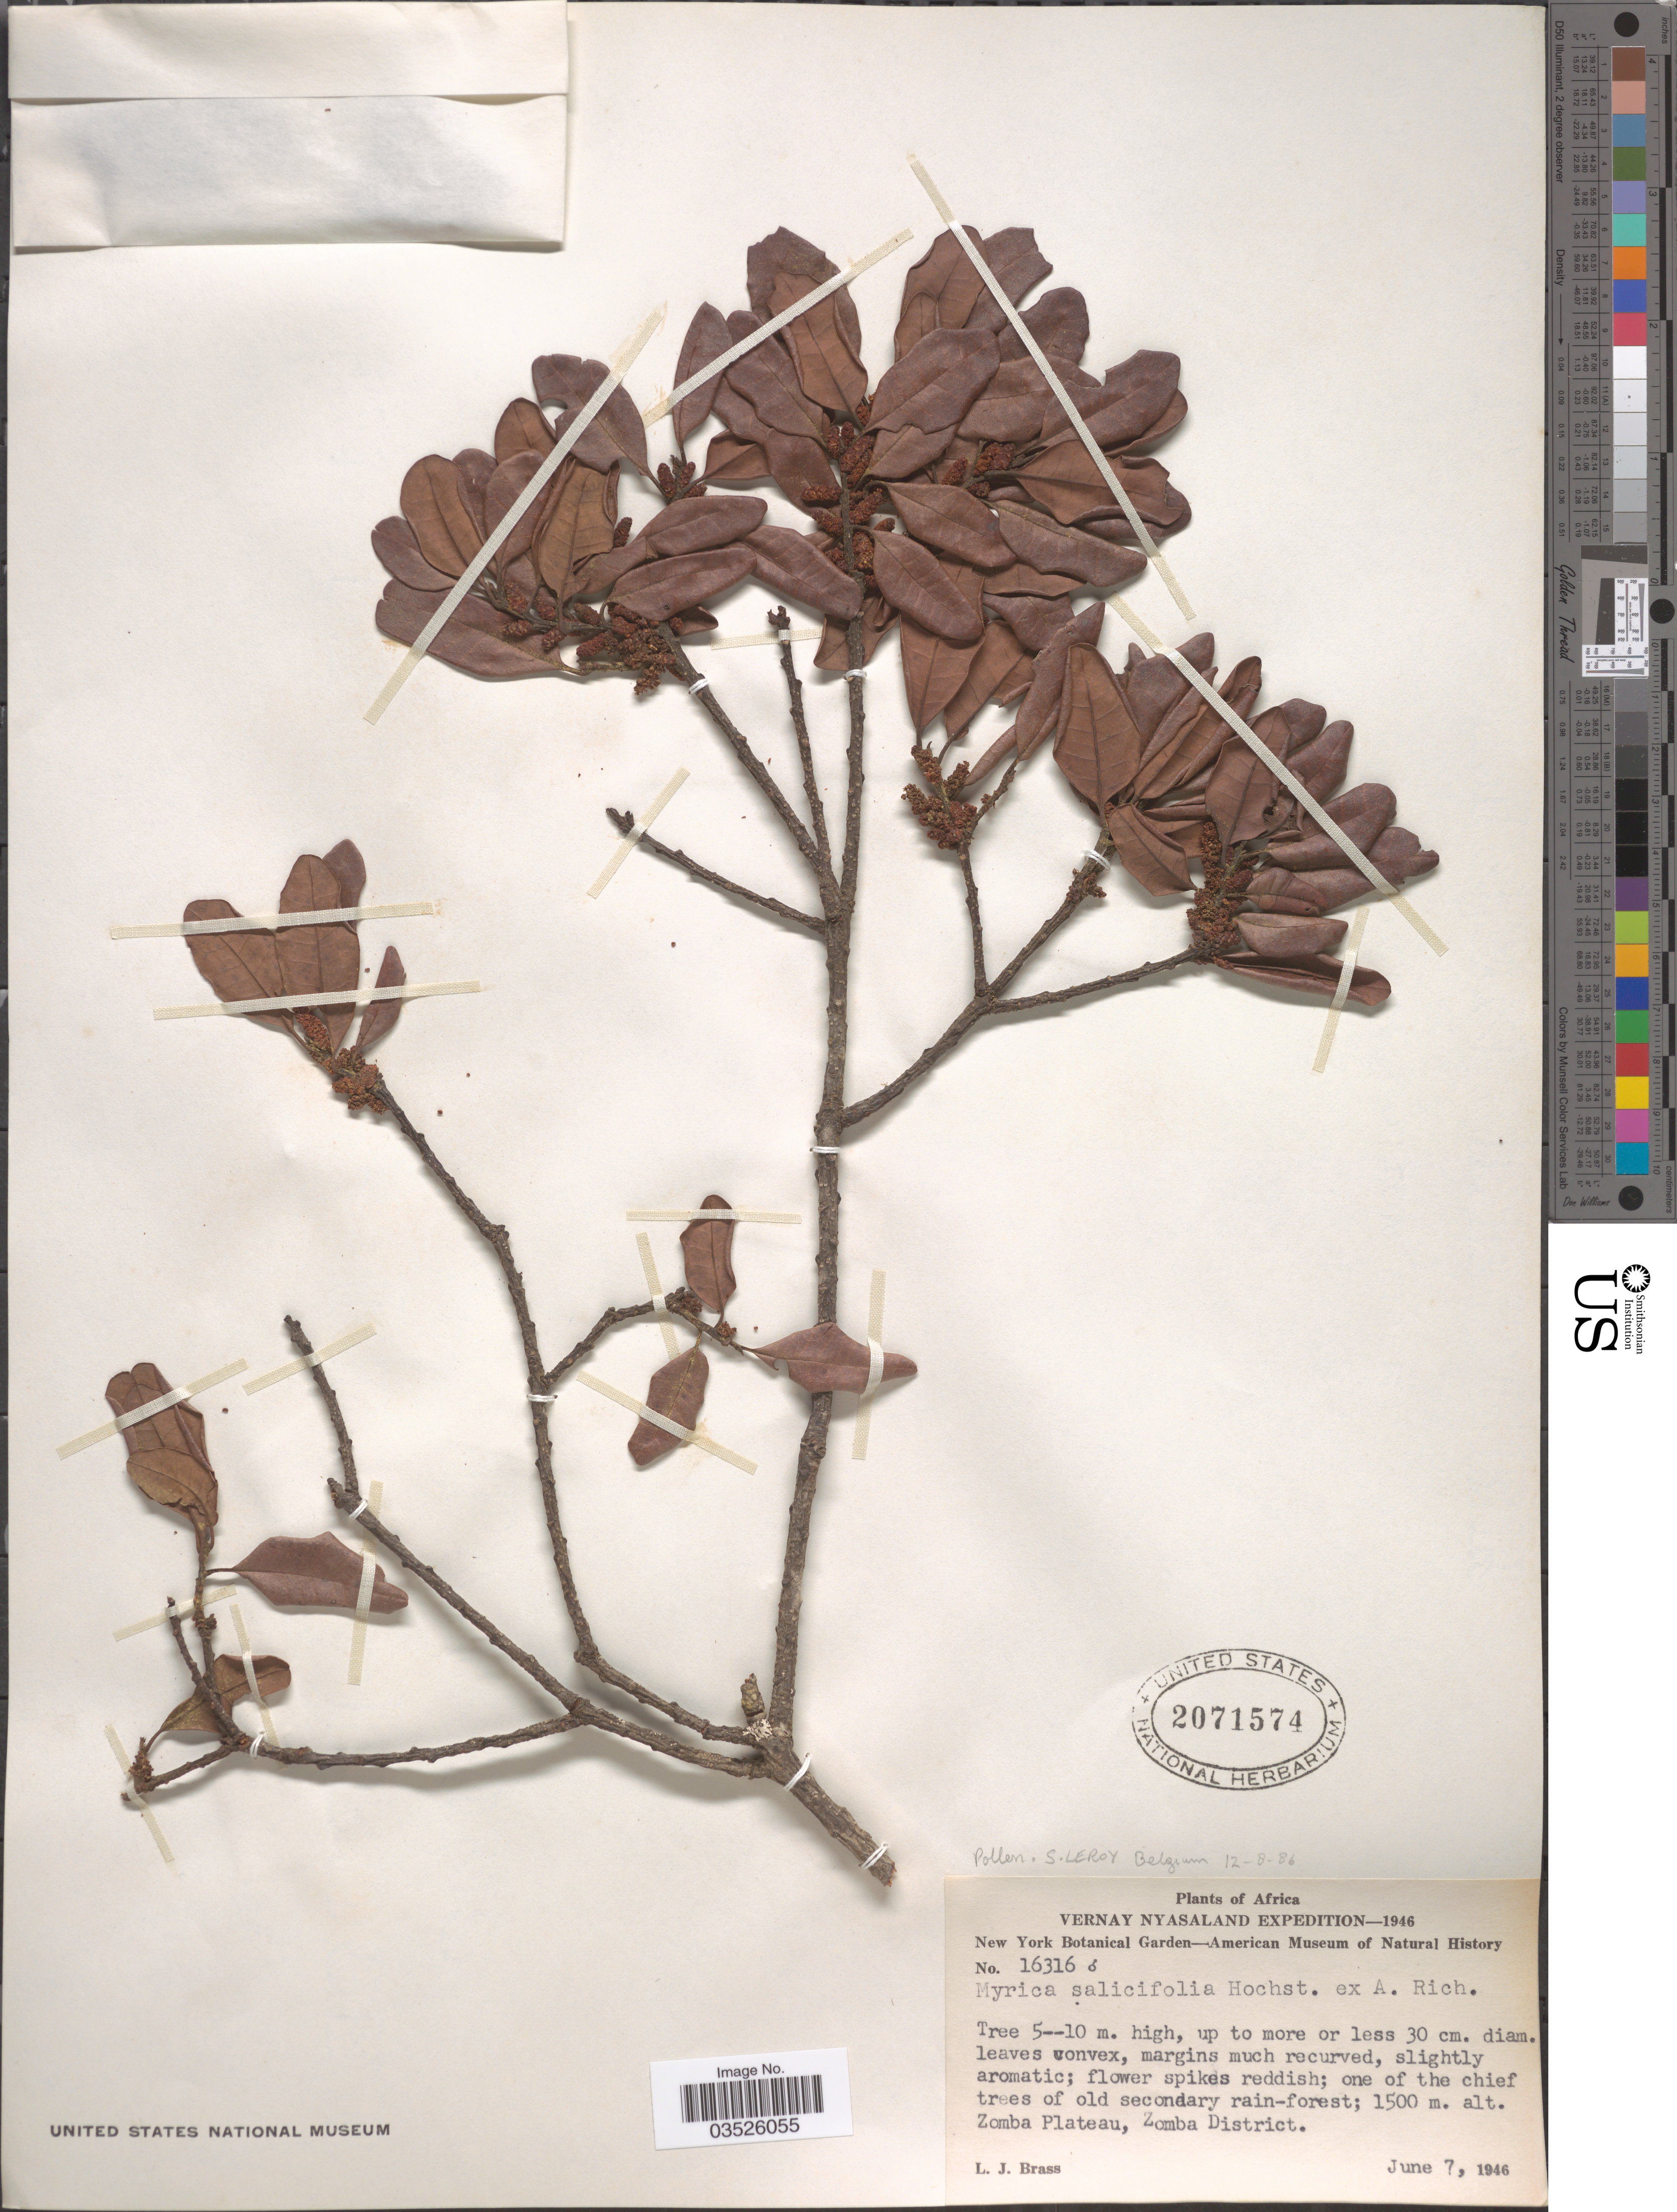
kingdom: Plantae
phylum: Tracheophyta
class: Magnoliopsida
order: Fagales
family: Myricaceae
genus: Morella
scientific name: Morella salicifolia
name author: (Hochst. ex A. Rich.) Verdc. & Polhill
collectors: L. J. Brass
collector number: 16316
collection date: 1946-06-07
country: Malawi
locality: Vernay Nyasaland. Zomba Plateau, Zomba District.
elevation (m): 1500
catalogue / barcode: US 2071574